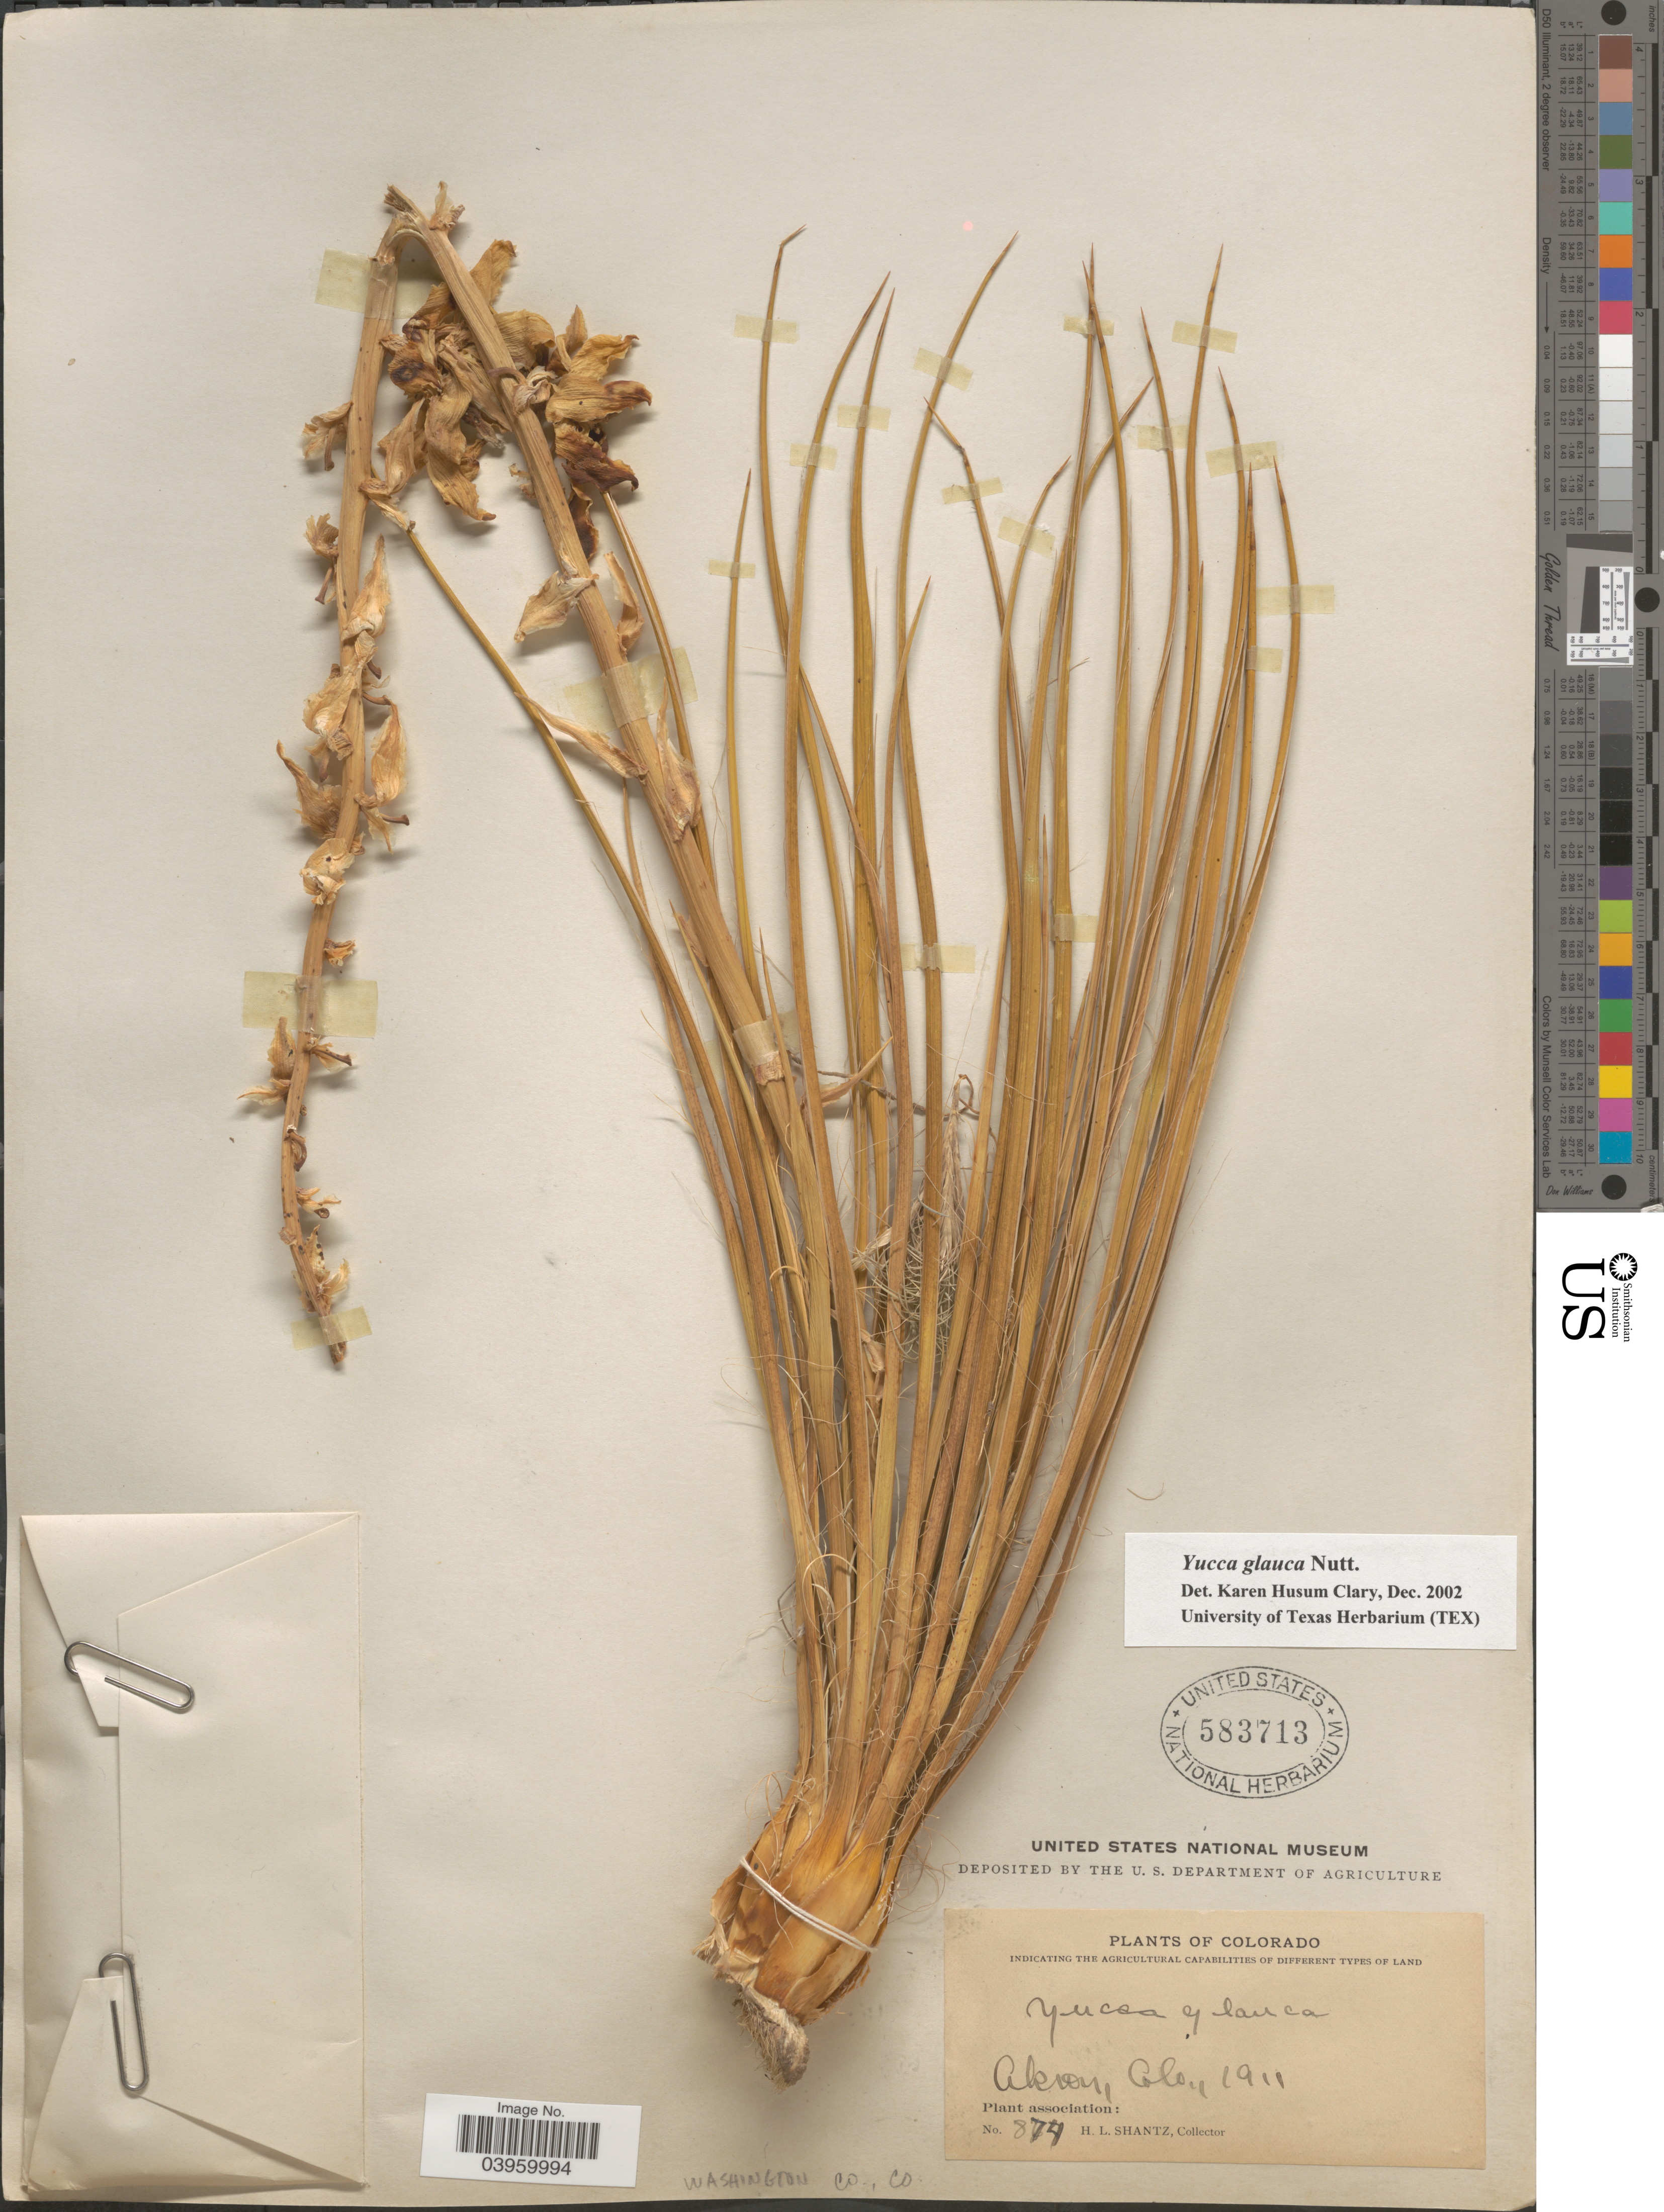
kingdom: Plantae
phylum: Tracheophyta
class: Liliopsida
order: Asparagales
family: Asparagaceae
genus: Yucca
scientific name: Yucca glauca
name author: Nutt.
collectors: H. Shantz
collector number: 874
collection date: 1911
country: United States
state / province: Colorado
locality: Akron. Washington Co.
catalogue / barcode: US 583713